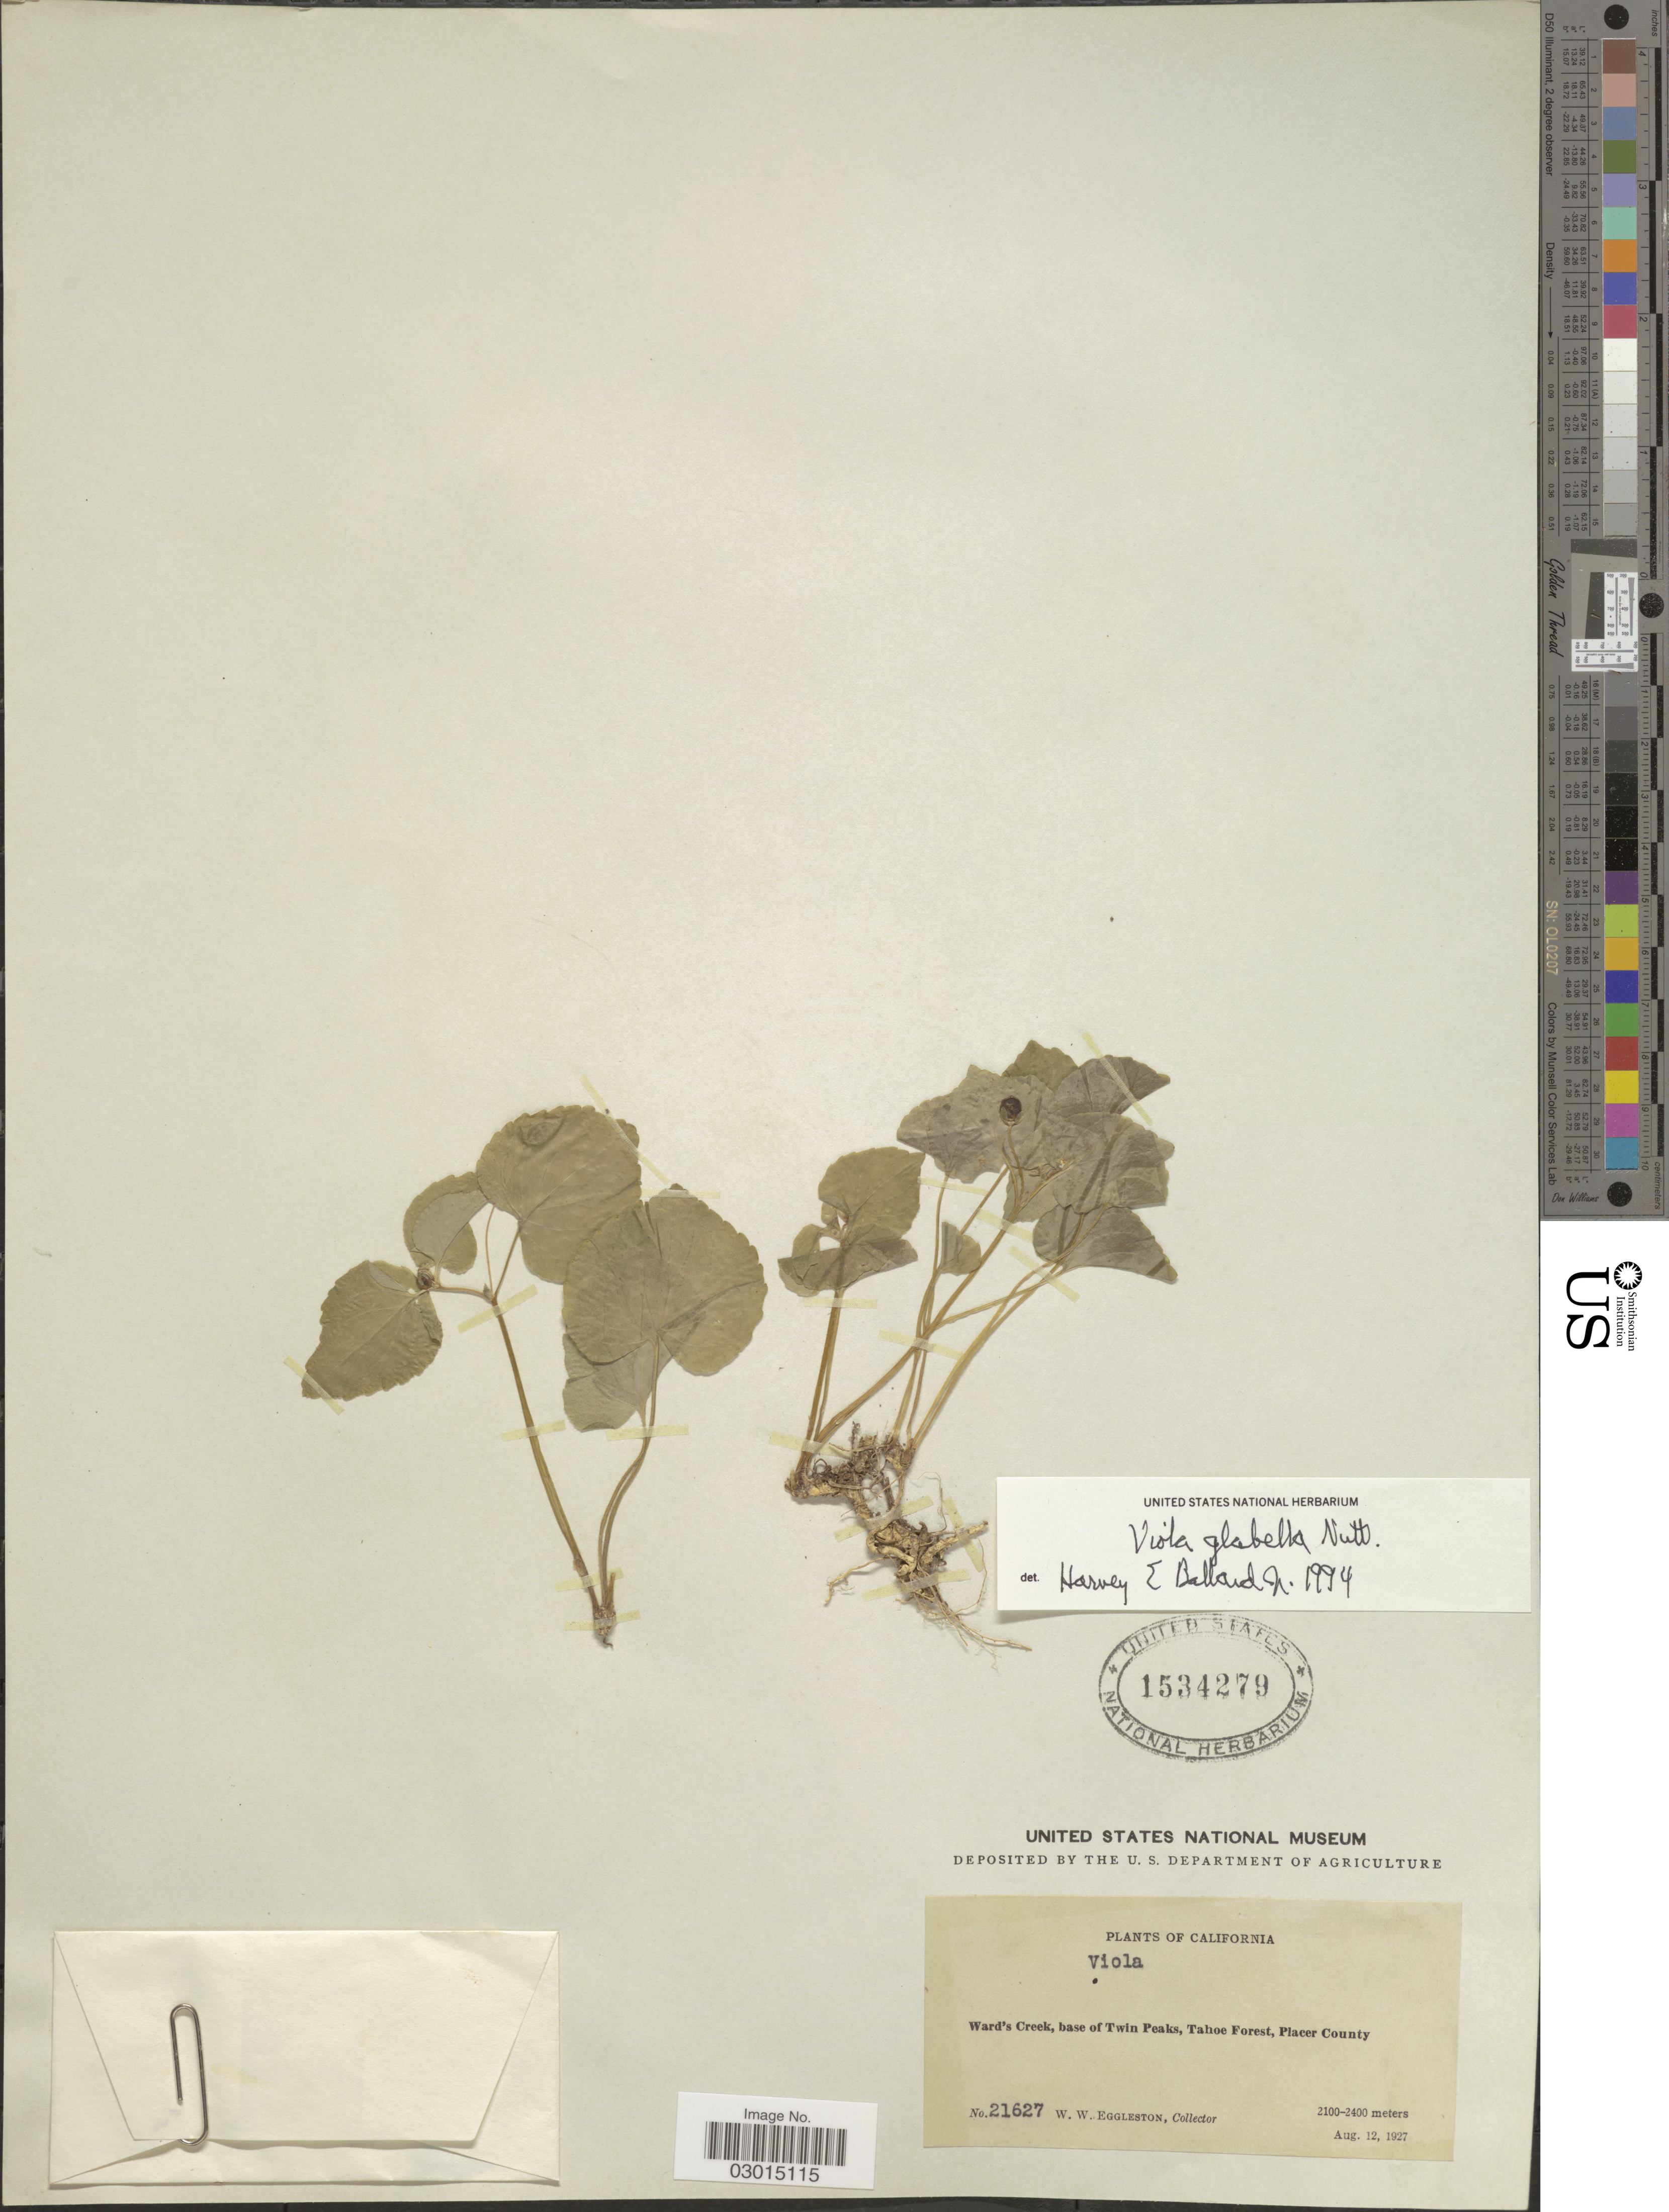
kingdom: Plantae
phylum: Tracheophyta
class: Magnoliopsida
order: Malpighiales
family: Violaceae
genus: Viola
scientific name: Viola glabella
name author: Nutt.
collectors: W. W. Eggleston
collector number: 21627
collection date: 1927-08-12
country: United States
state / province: California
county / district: Placer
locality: Ward's Creek, base of Twin Peaks, Tahoe Forest, Placer County.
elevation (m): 2100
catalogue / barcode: US 1534279